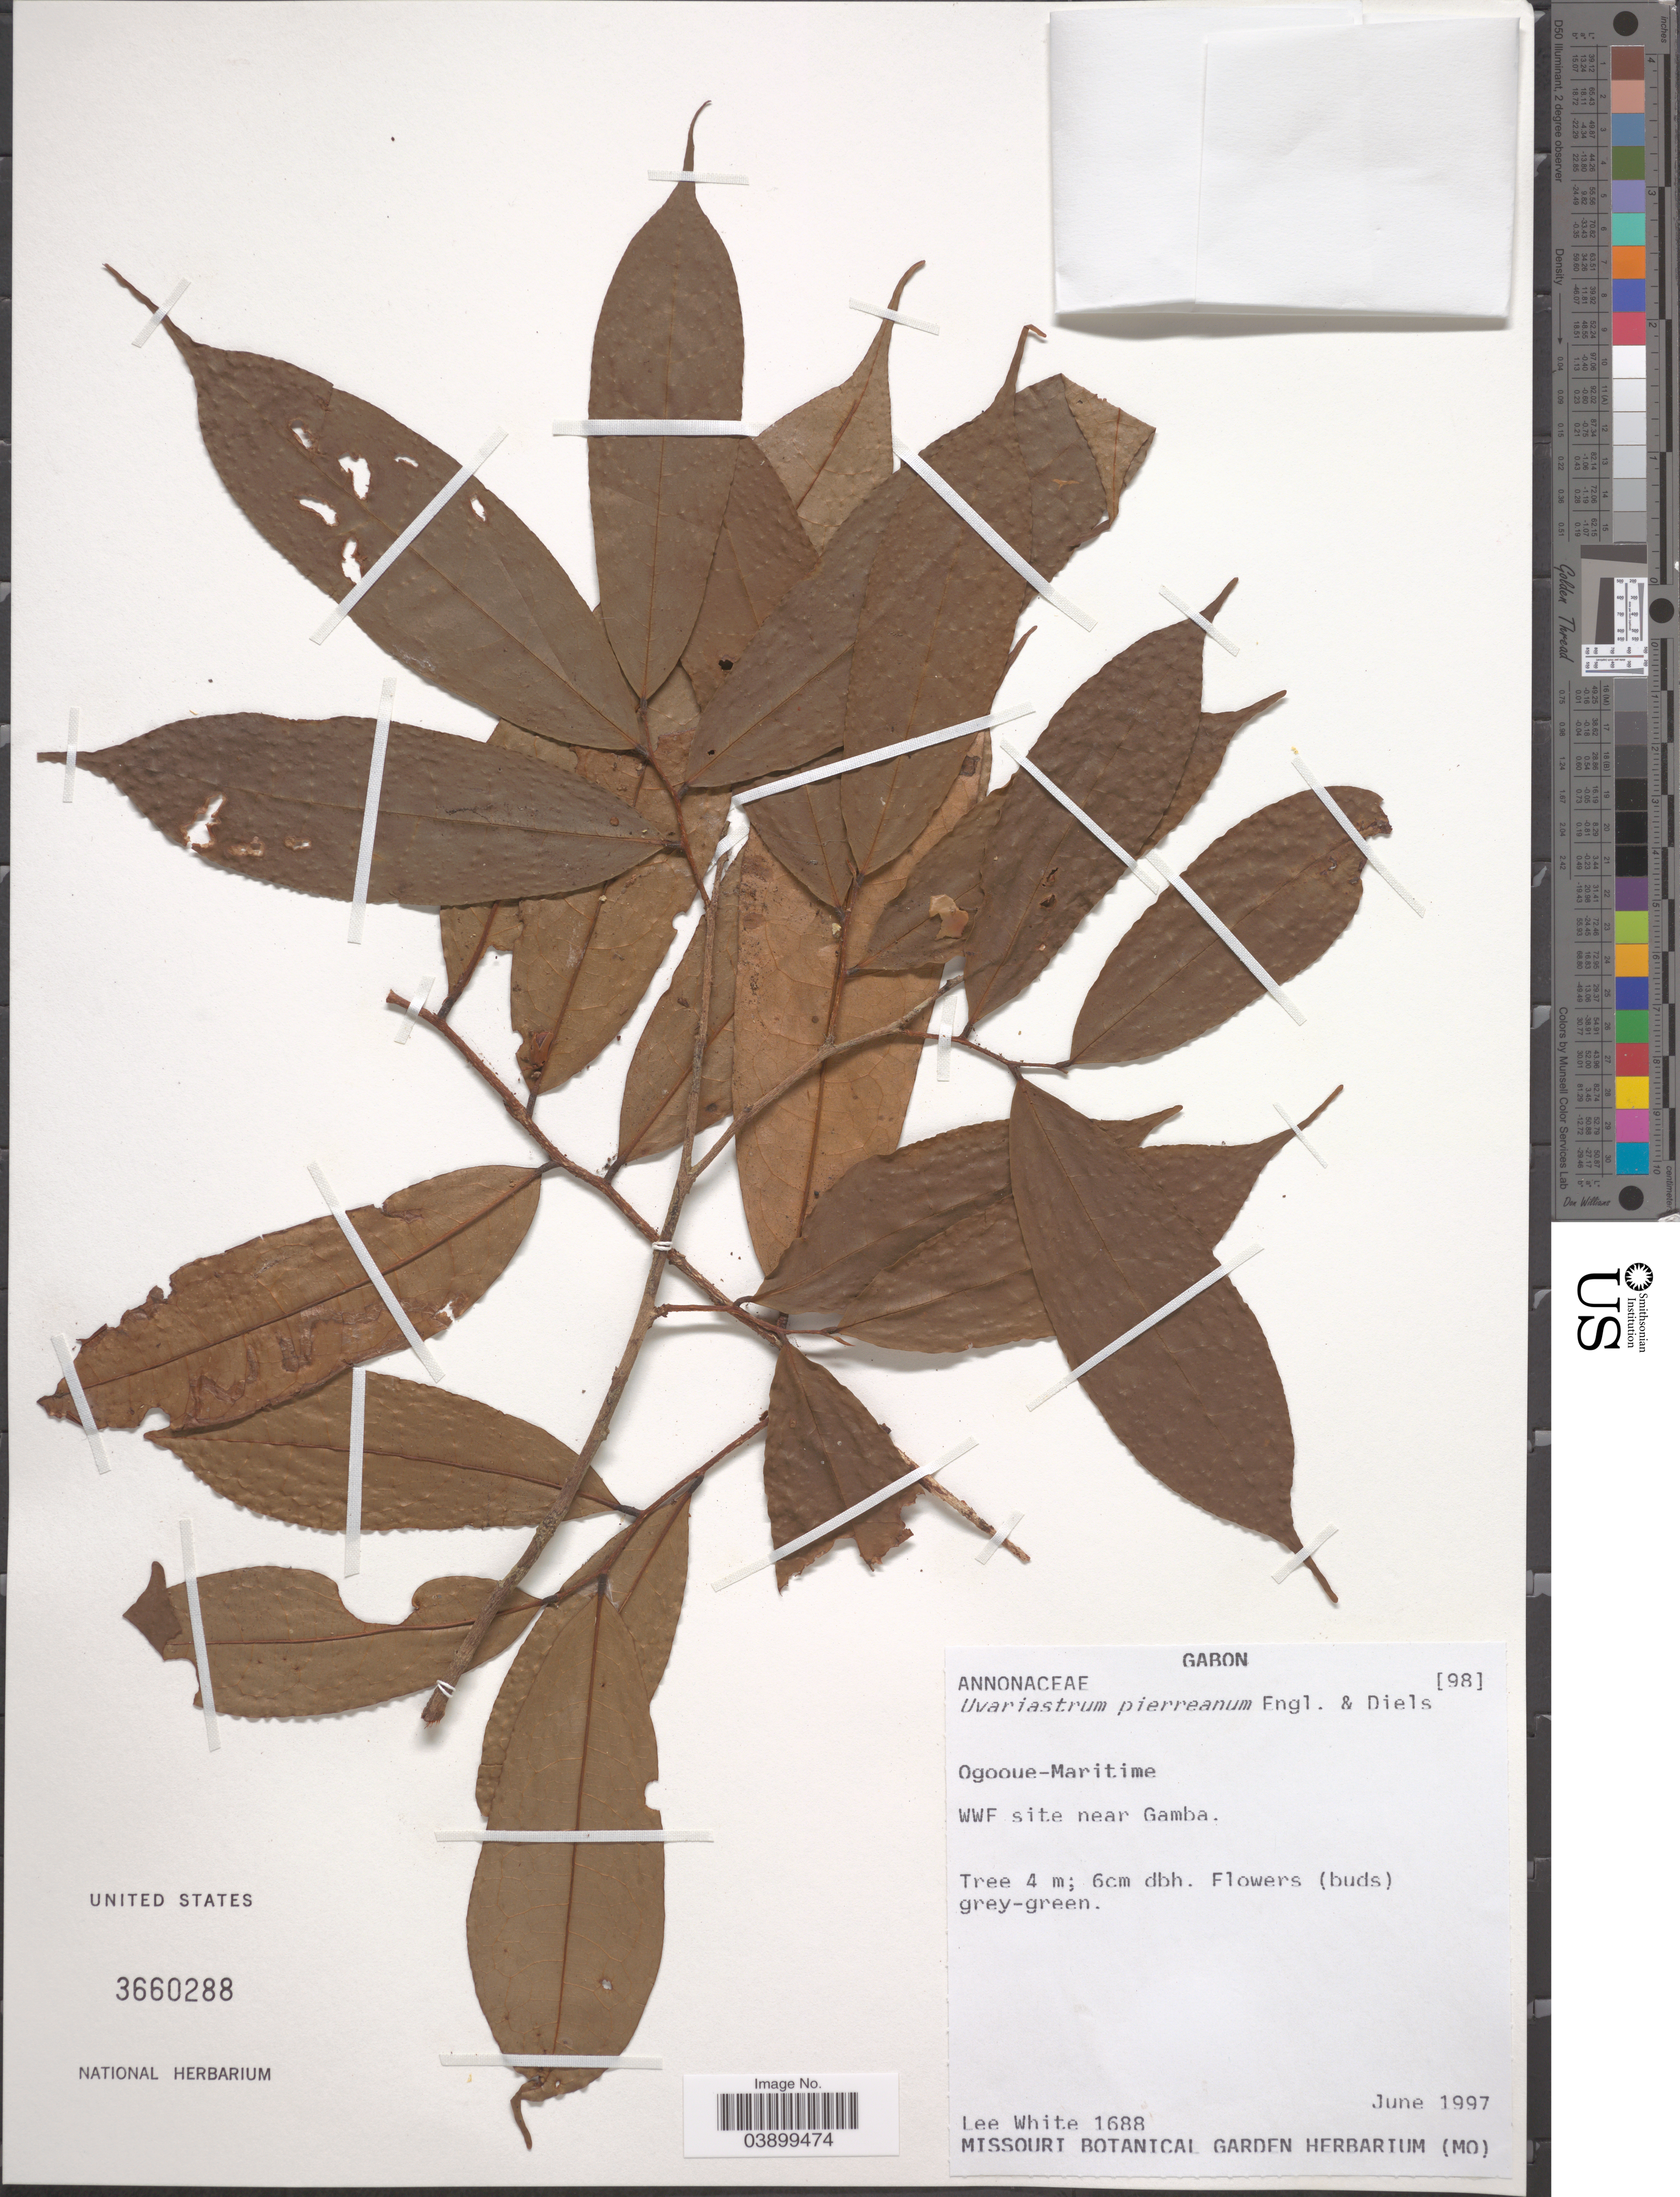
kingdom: Plantae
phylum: Tracheophyta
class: Magnoliopsida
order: Magnoliales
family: Annonaceae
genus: Uvariastrum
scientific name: Uvariastrum pierreanum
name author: Engl. & Diels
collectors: L. White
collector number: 1688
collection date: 1997-06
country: Gabon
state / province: Ogooue-Maritime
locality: WWF site near Gamba.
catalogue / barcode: US 3660288